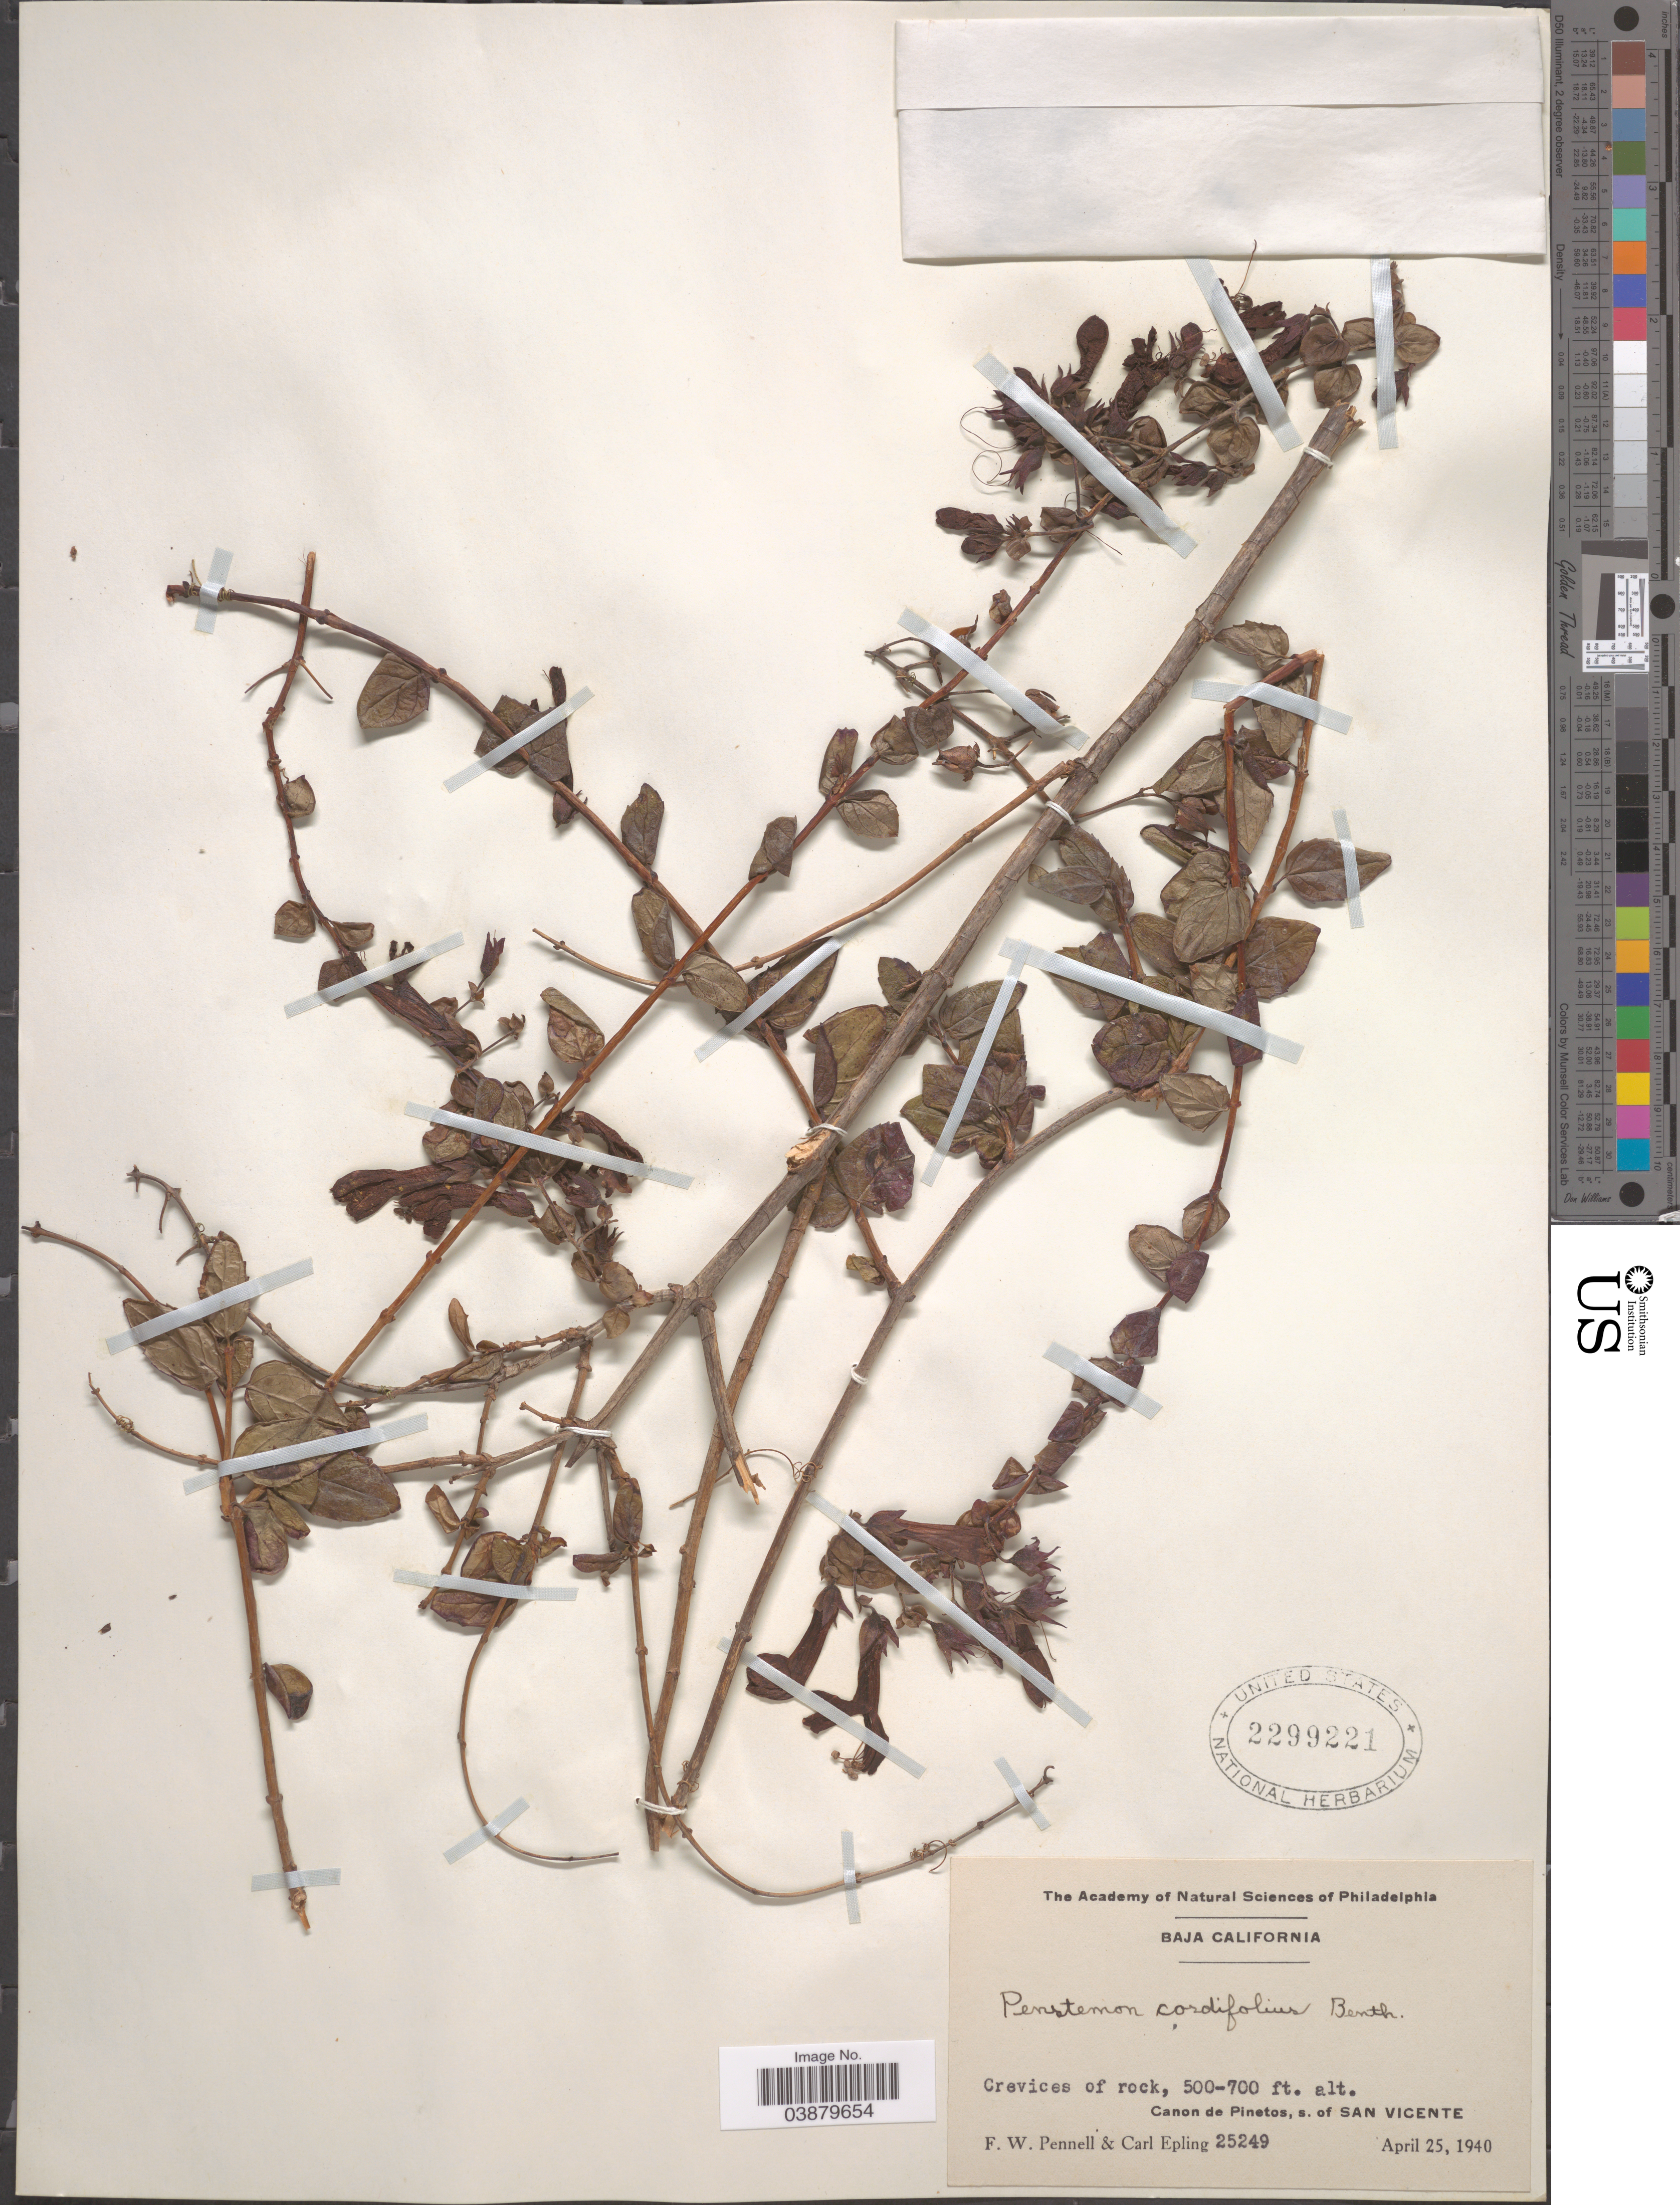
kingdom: Plantae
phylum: Tracheophyta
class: Magnoliopsida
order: Lamiales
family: Plantaginaceae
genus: Penstemon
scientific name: Penstemon cordifolius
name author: Benth.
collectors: F. W. Pennell & C. C. Epling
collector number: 25249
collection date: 1940-04-25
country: Mexico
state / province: Baja California Norte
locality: Crevices of rock, Canon de Pinetos, s. of San Vicente.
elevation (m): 152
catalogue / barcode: US 2299221